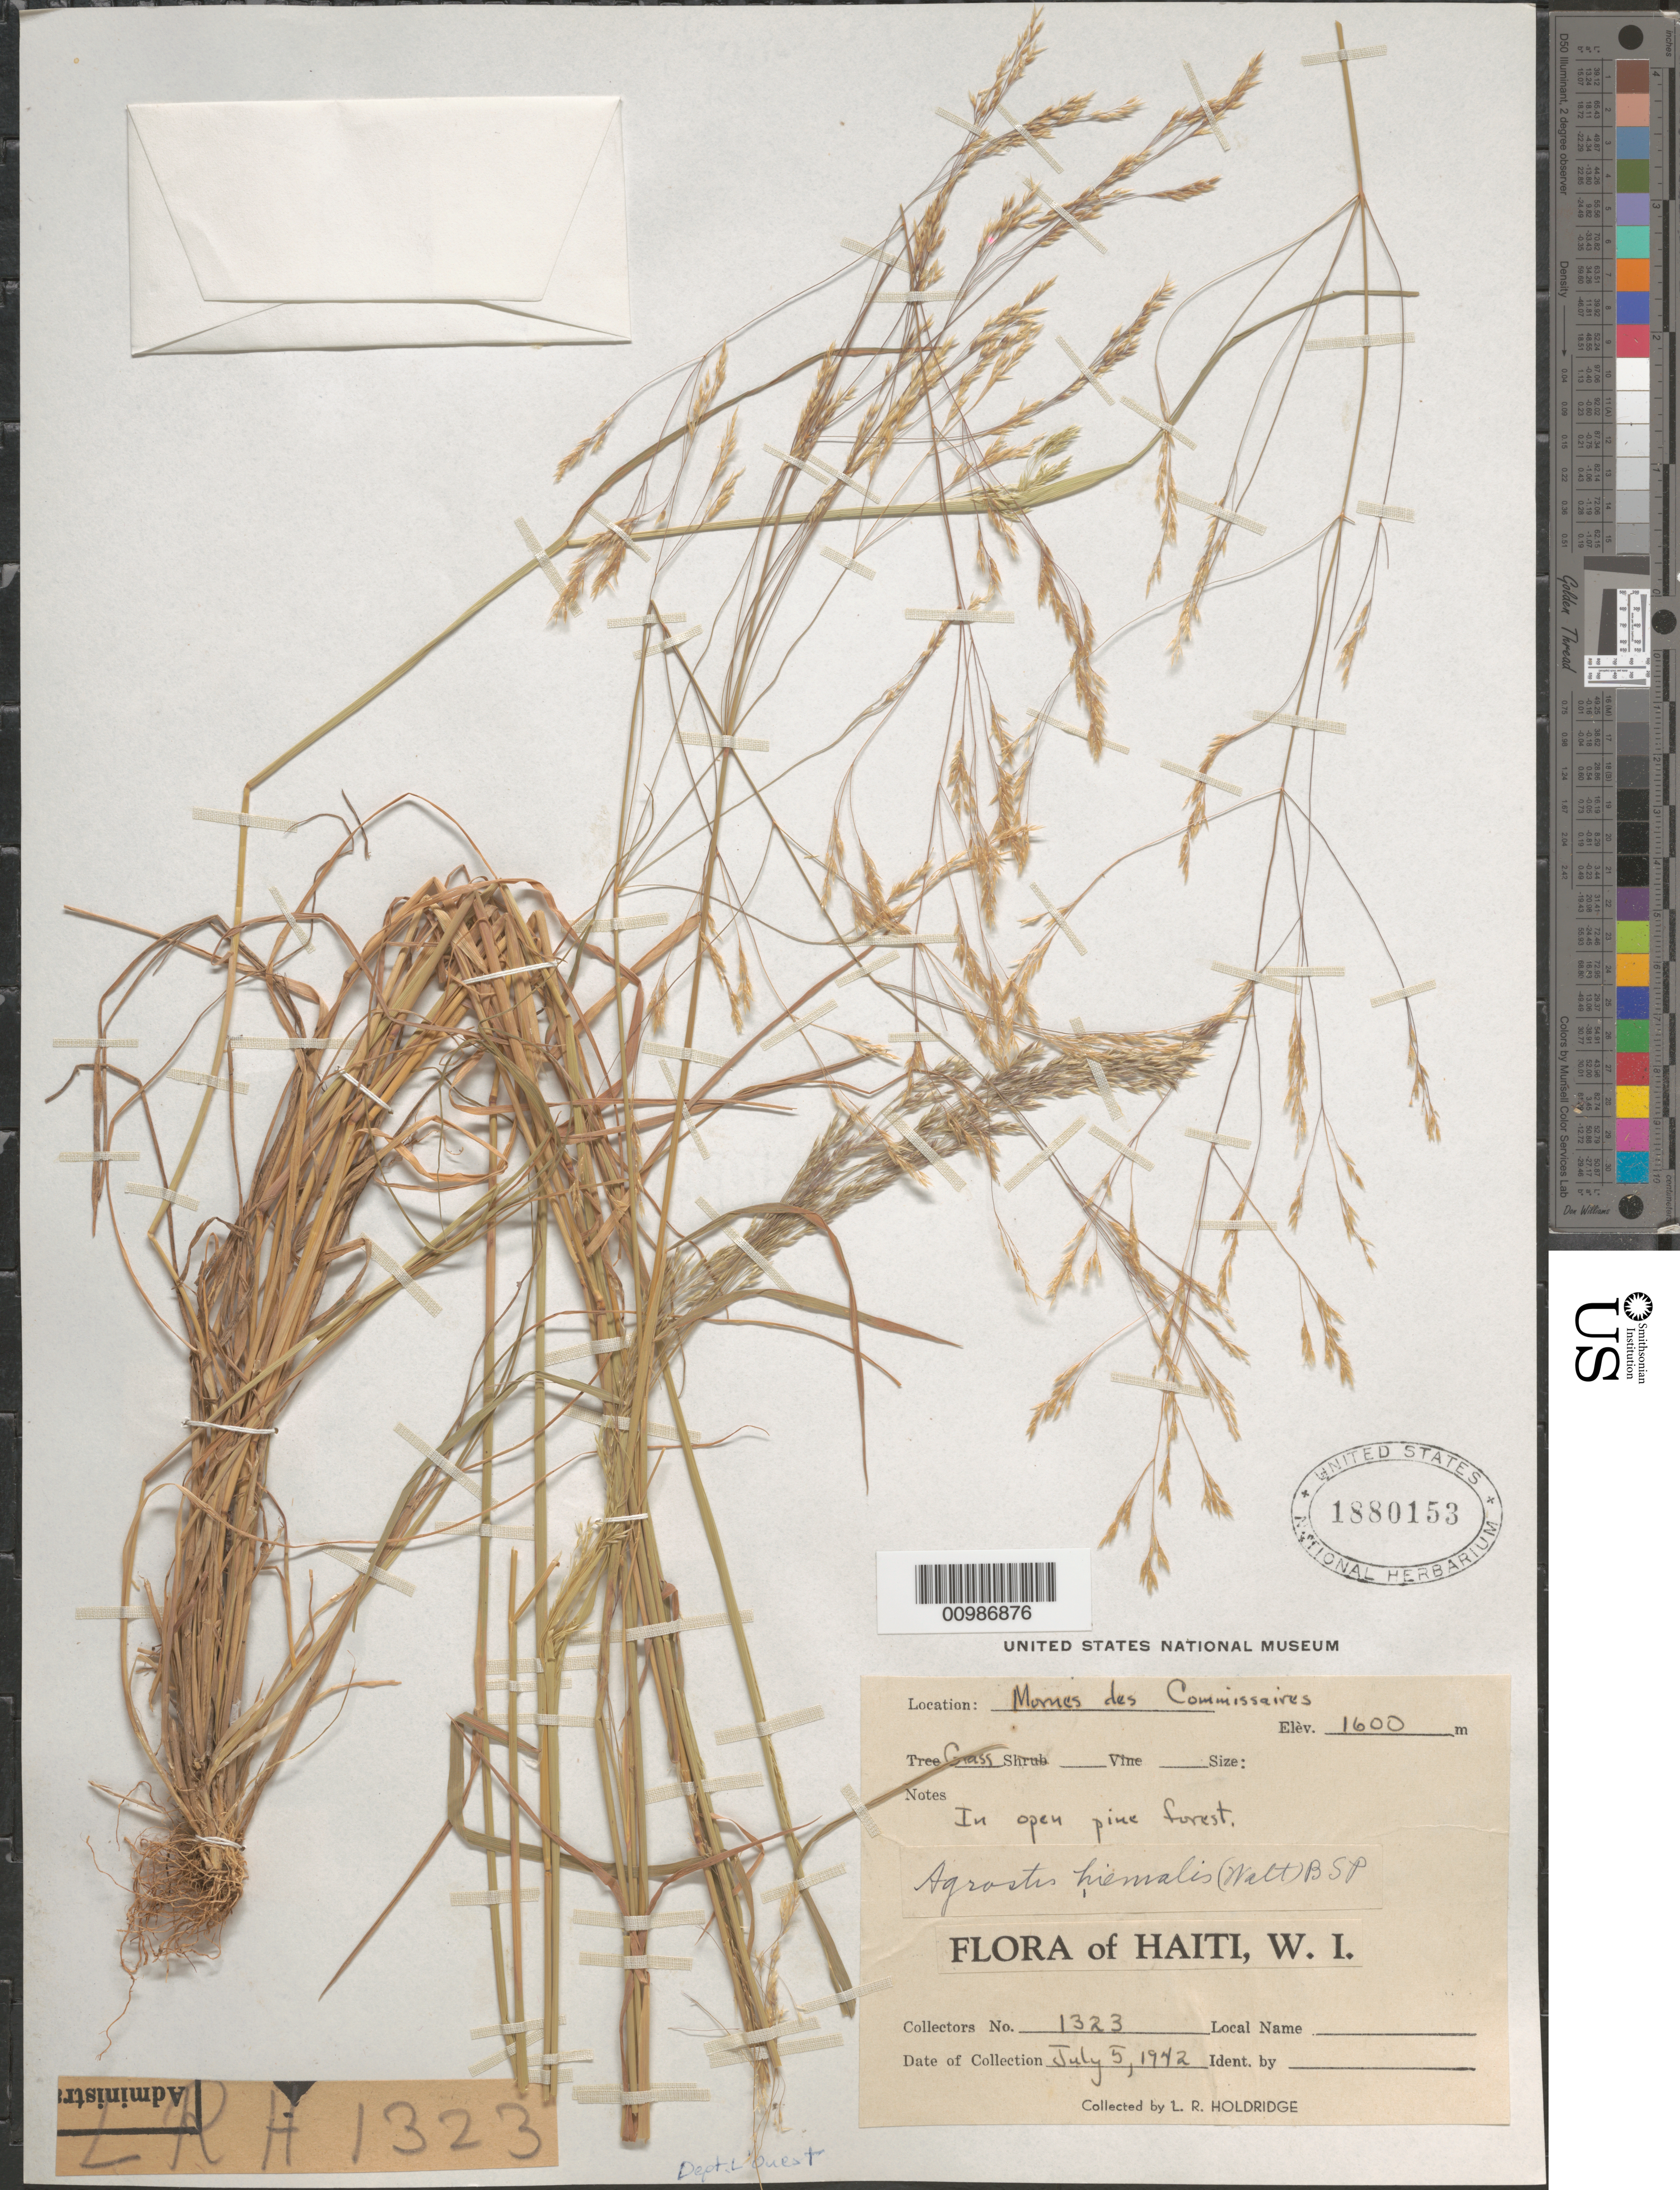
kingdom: Plantae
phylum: Tracheophyta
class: Liliopsida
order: Poales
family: Poaceae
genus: Agrostis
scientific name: Agrostis hyemalis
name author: (Walter) Britton et al.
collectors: L. Holdridge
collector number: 1323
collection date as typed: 05 Jul 1942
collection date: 1942-07-05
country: Haiti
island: Hispaniola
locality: Mont des commissaires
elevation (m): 1600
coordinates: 0 N, 0 E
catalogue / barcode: US 1880153